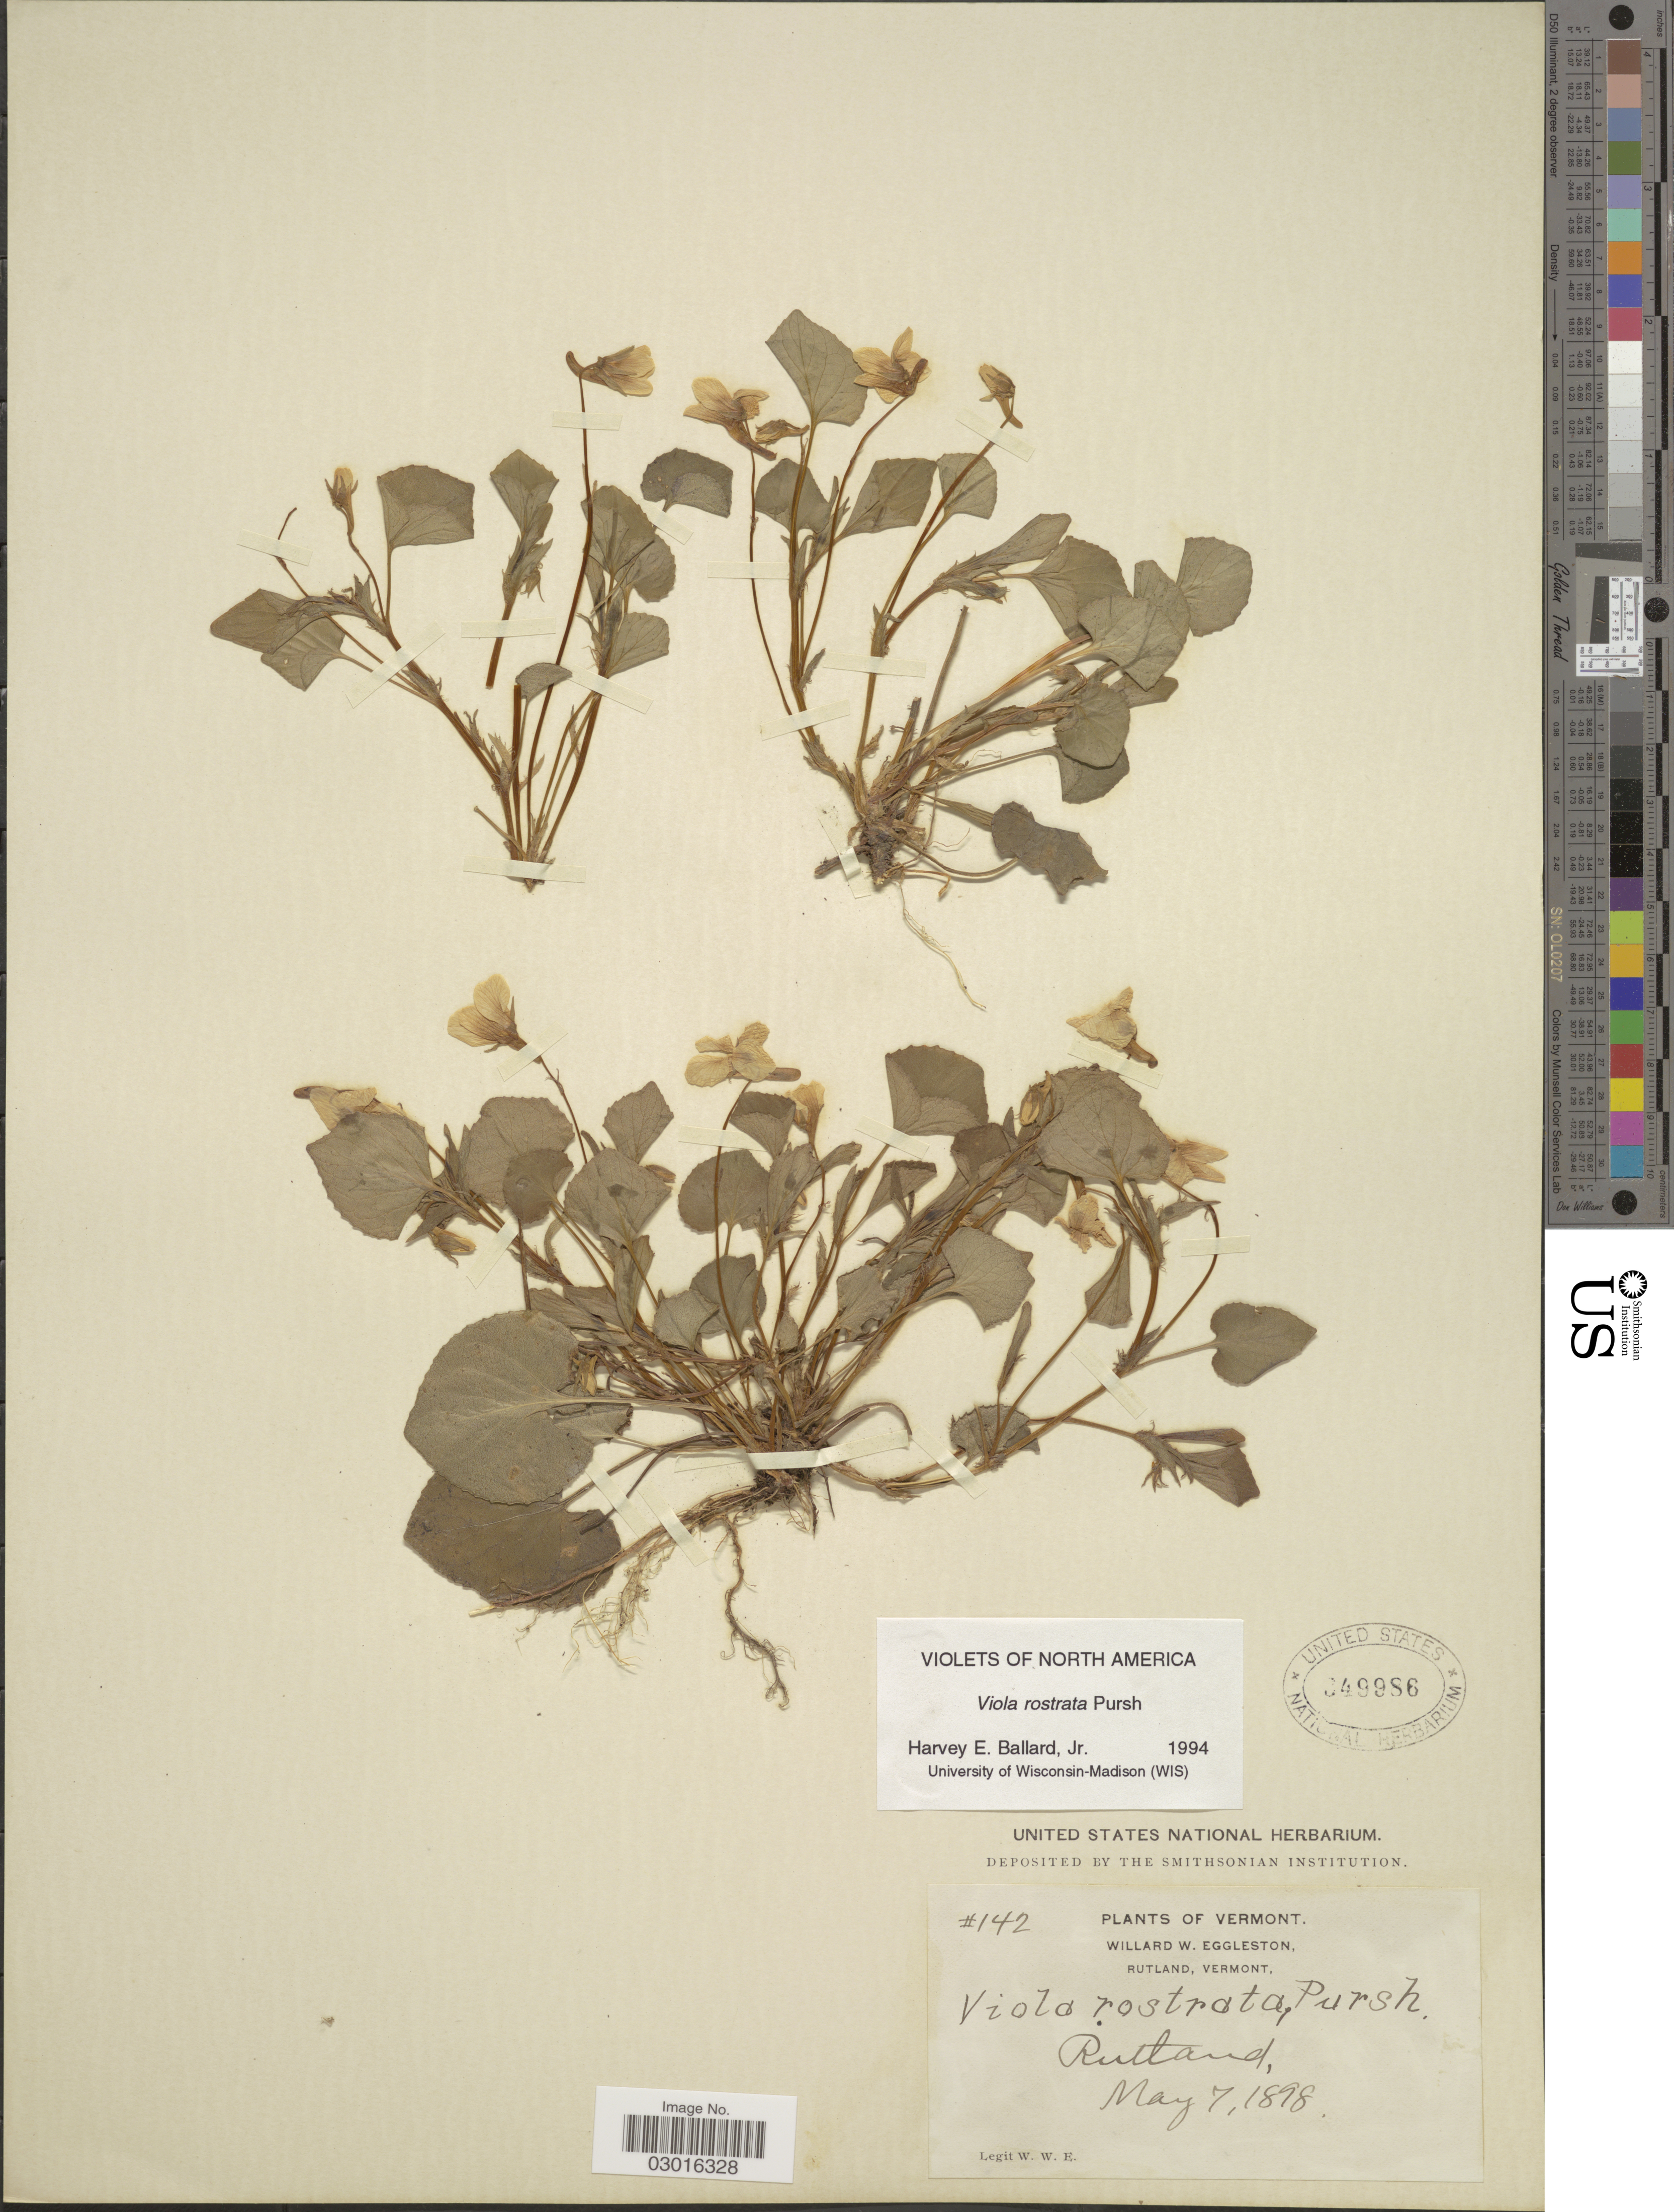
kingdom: Plantae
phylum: Tracheophyta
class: Magnoliopsida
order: Malpighiales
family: Violaceae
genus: Viola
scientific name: Viola rostrata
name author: Pursh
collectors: W. W. Eggleston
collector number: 142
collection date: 1898-05-07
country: United States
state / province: Vermont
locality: Rutland.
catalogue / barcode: US 349986